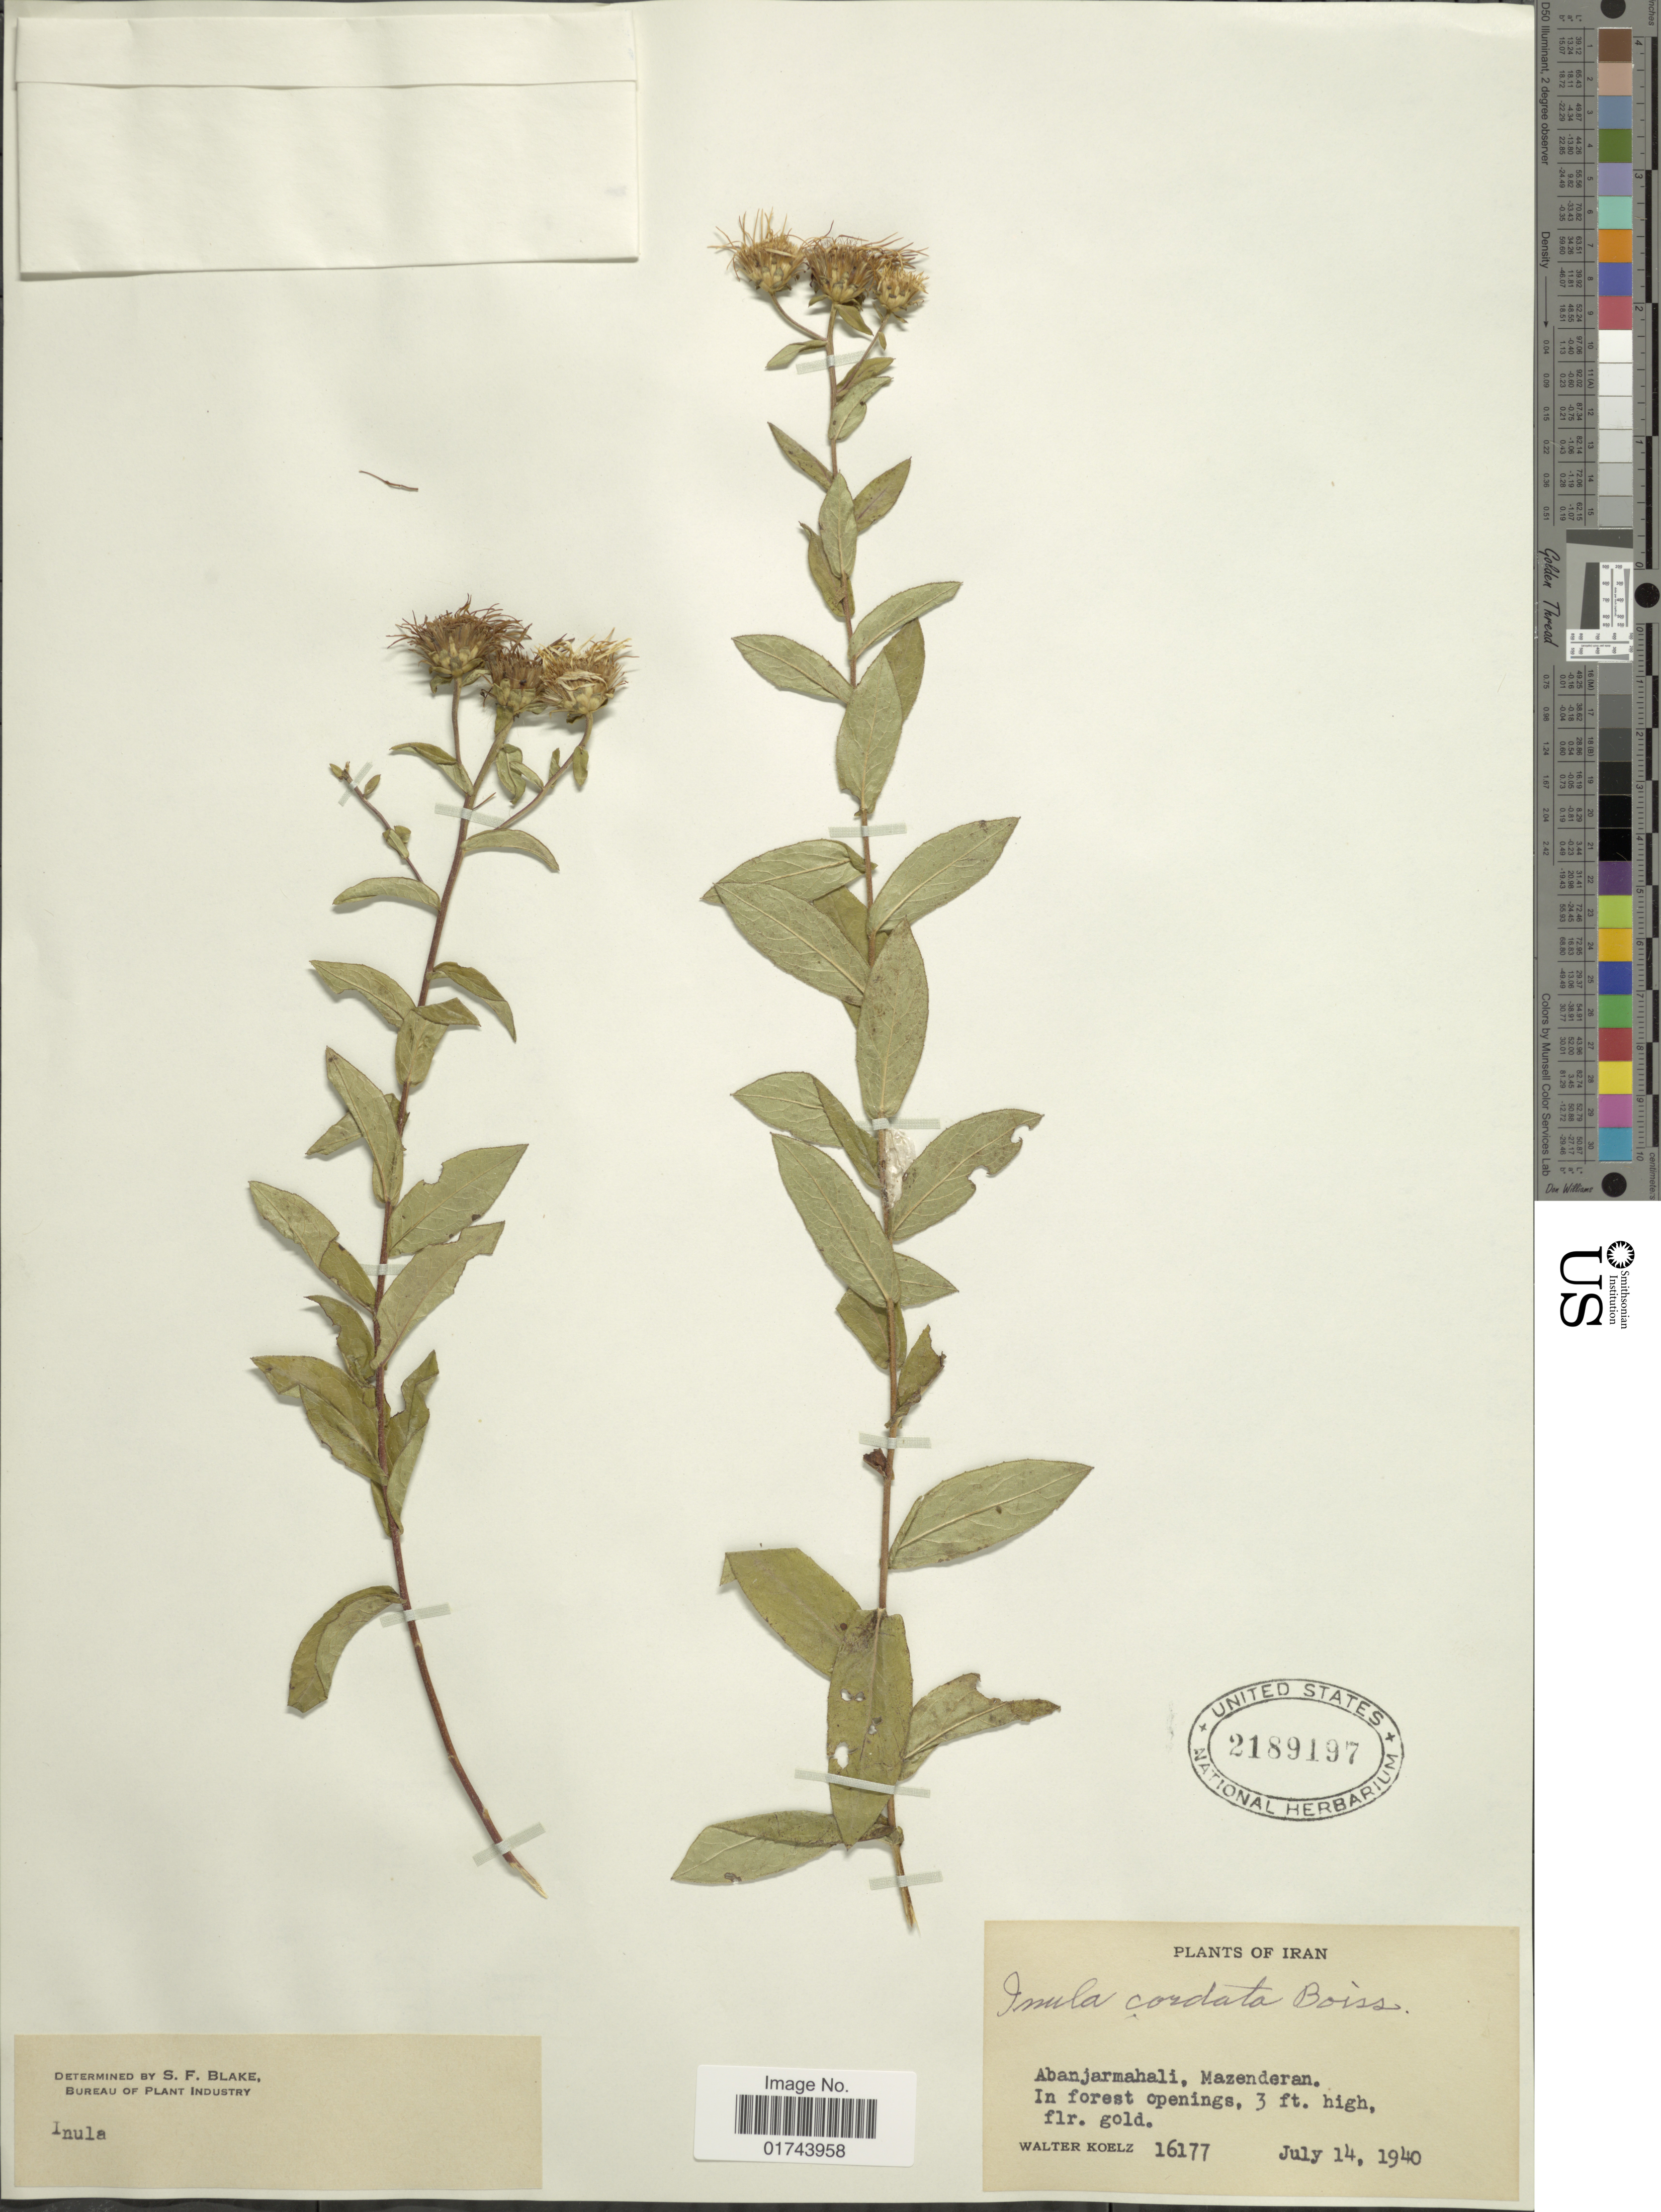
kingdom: Plantae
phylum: Tracheophyta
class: Magnoliopsida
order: Asterales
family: Asteraceae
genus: Inula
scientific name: Inula cordata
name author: Boiss.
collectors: W. N. Koelz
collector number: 16177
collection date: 1940-07-14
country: Iran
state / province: Mazandaran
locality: Abanjarmahali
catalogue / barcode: US 2189197